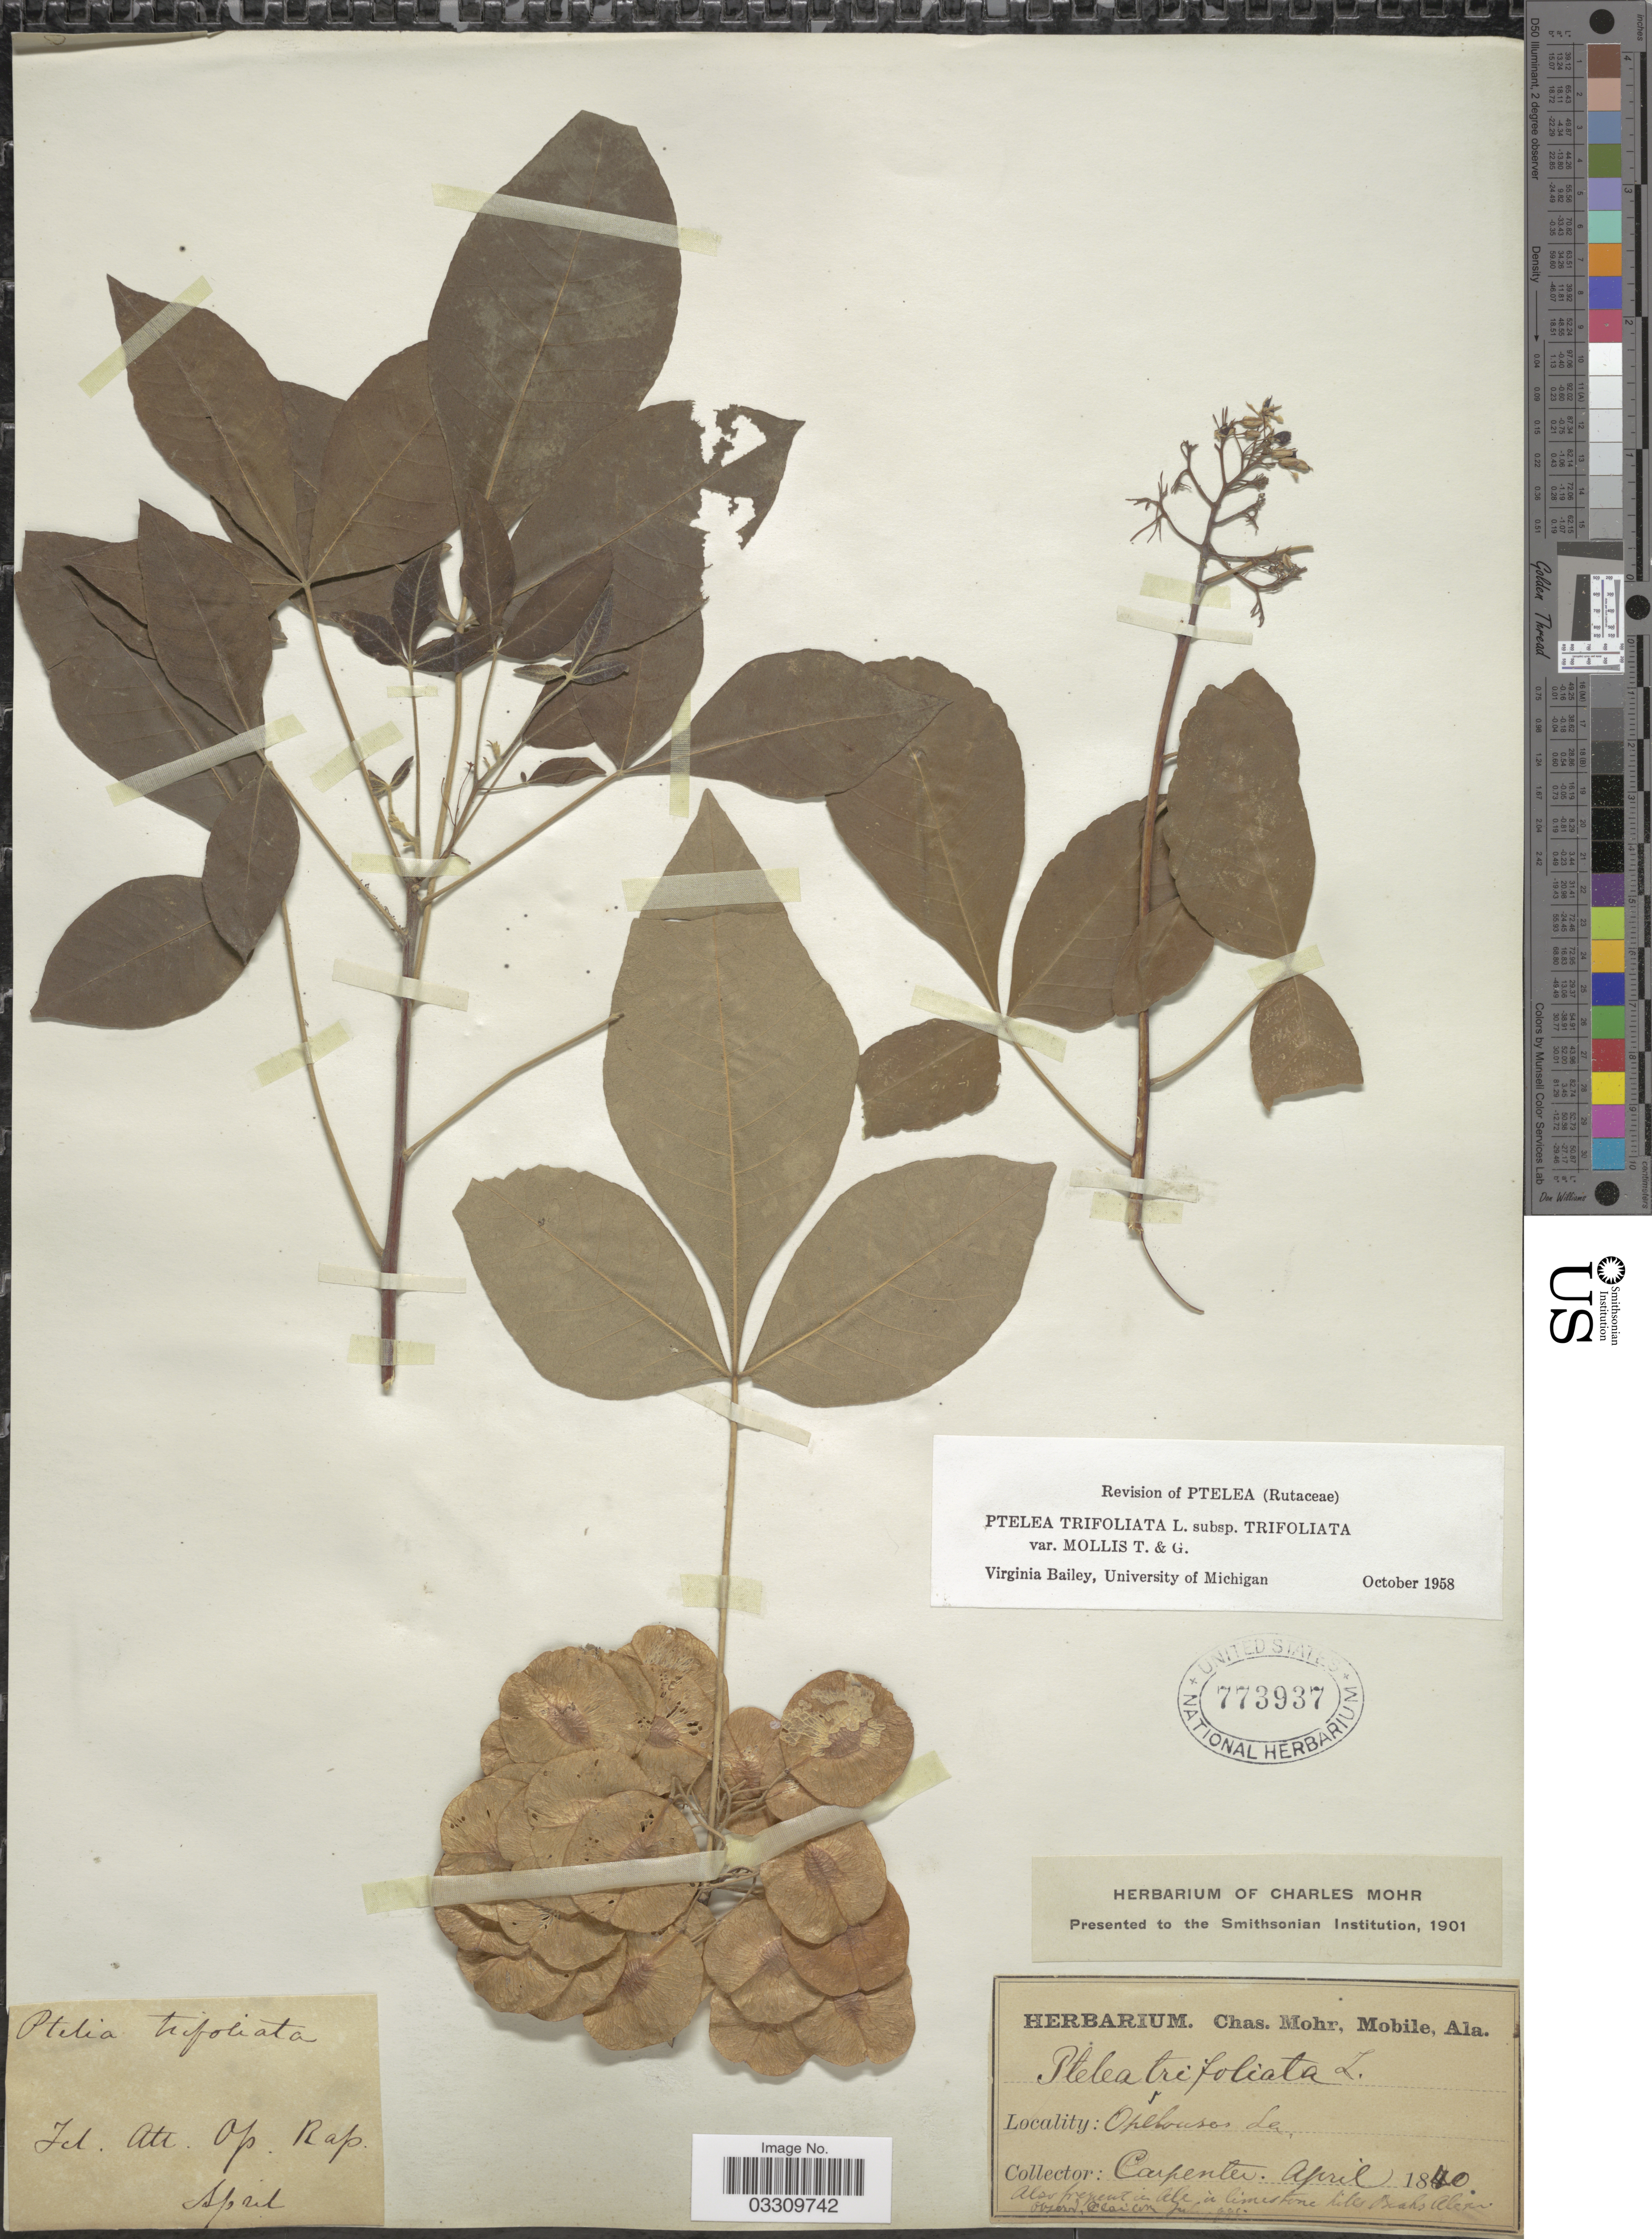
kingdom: Plantae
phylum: Tracheophyta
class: Magnoliopsida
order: Sapindales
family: Rutaceae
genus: Ptelea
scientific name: Ptelea trifoliata var. mollis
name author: Torr. & A. Gray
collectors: -. Carpenter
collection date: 1870-04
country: United States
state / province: Louisiana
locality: Opelousas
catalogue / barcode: US 773937